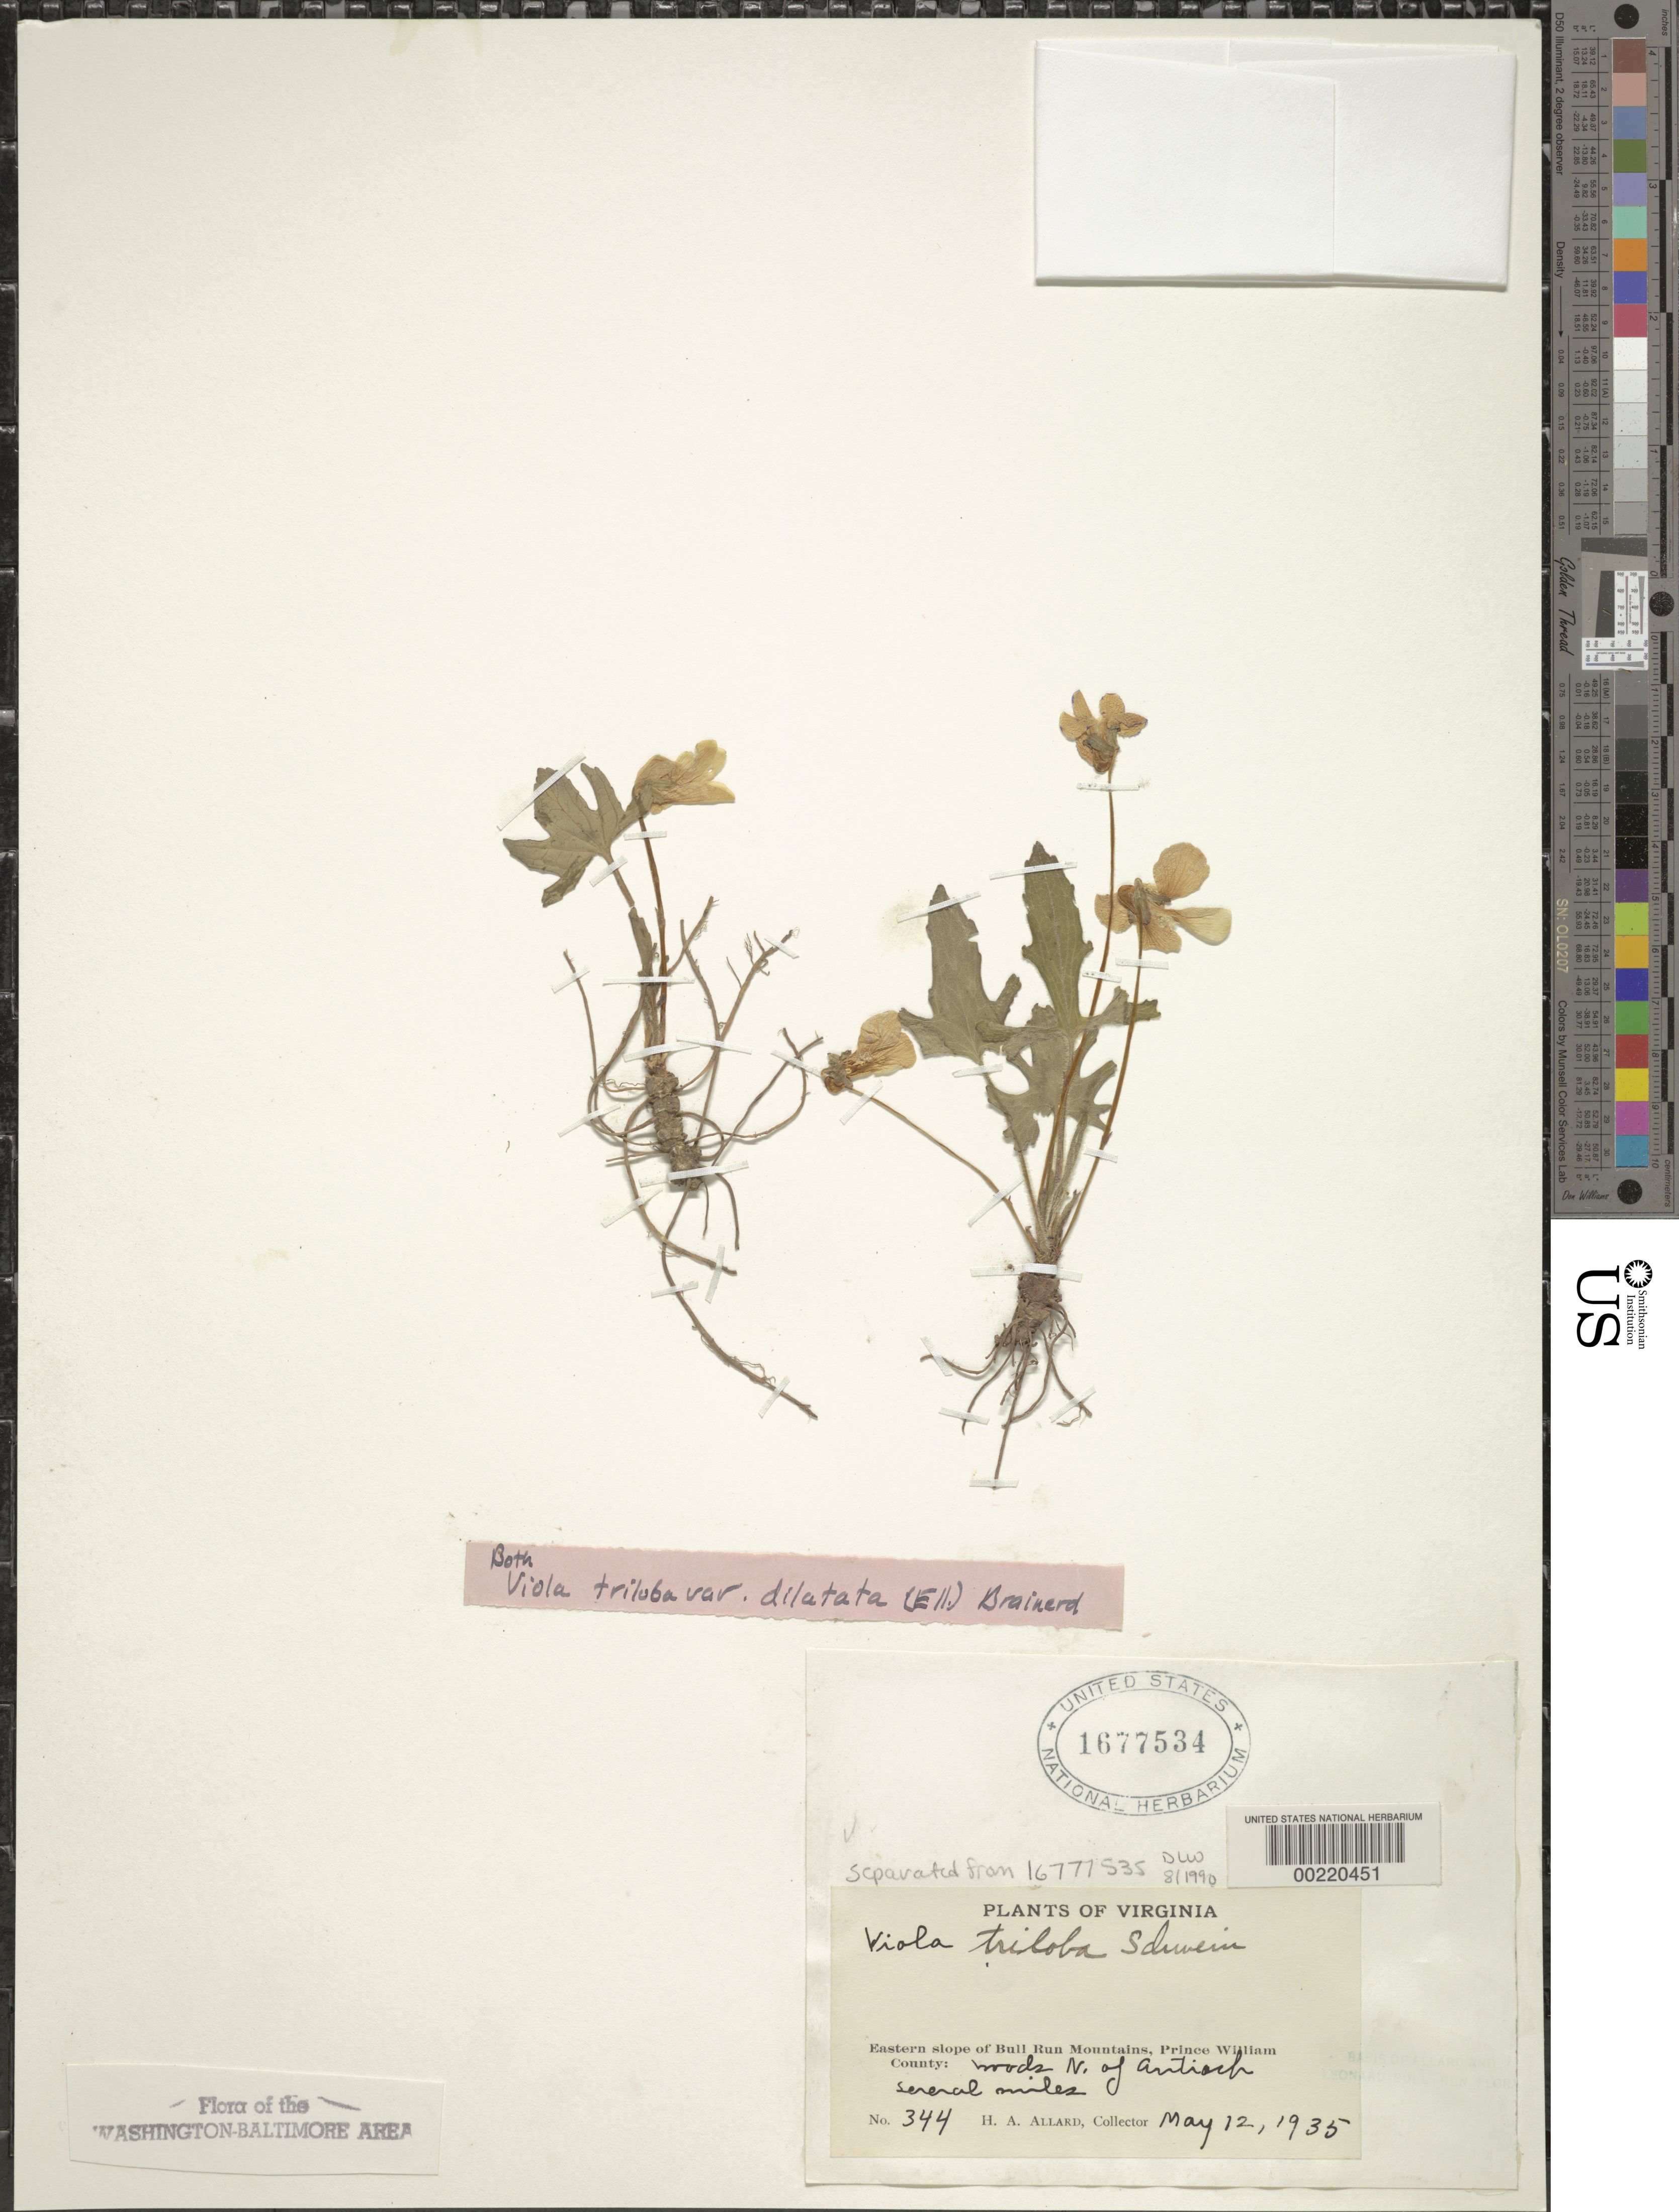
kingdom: Plantae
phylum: Tracheophyta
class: Magnoliopsida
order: Malpighiales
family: Violaceae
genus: Viola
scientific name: Viola palmata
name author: L.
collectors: H. A. Allard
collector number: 344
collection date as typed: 12 May 1935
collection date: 1935-05-12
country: United States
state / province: Virginia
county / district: Prince William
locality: North of Antioch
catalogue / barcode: US 1677534